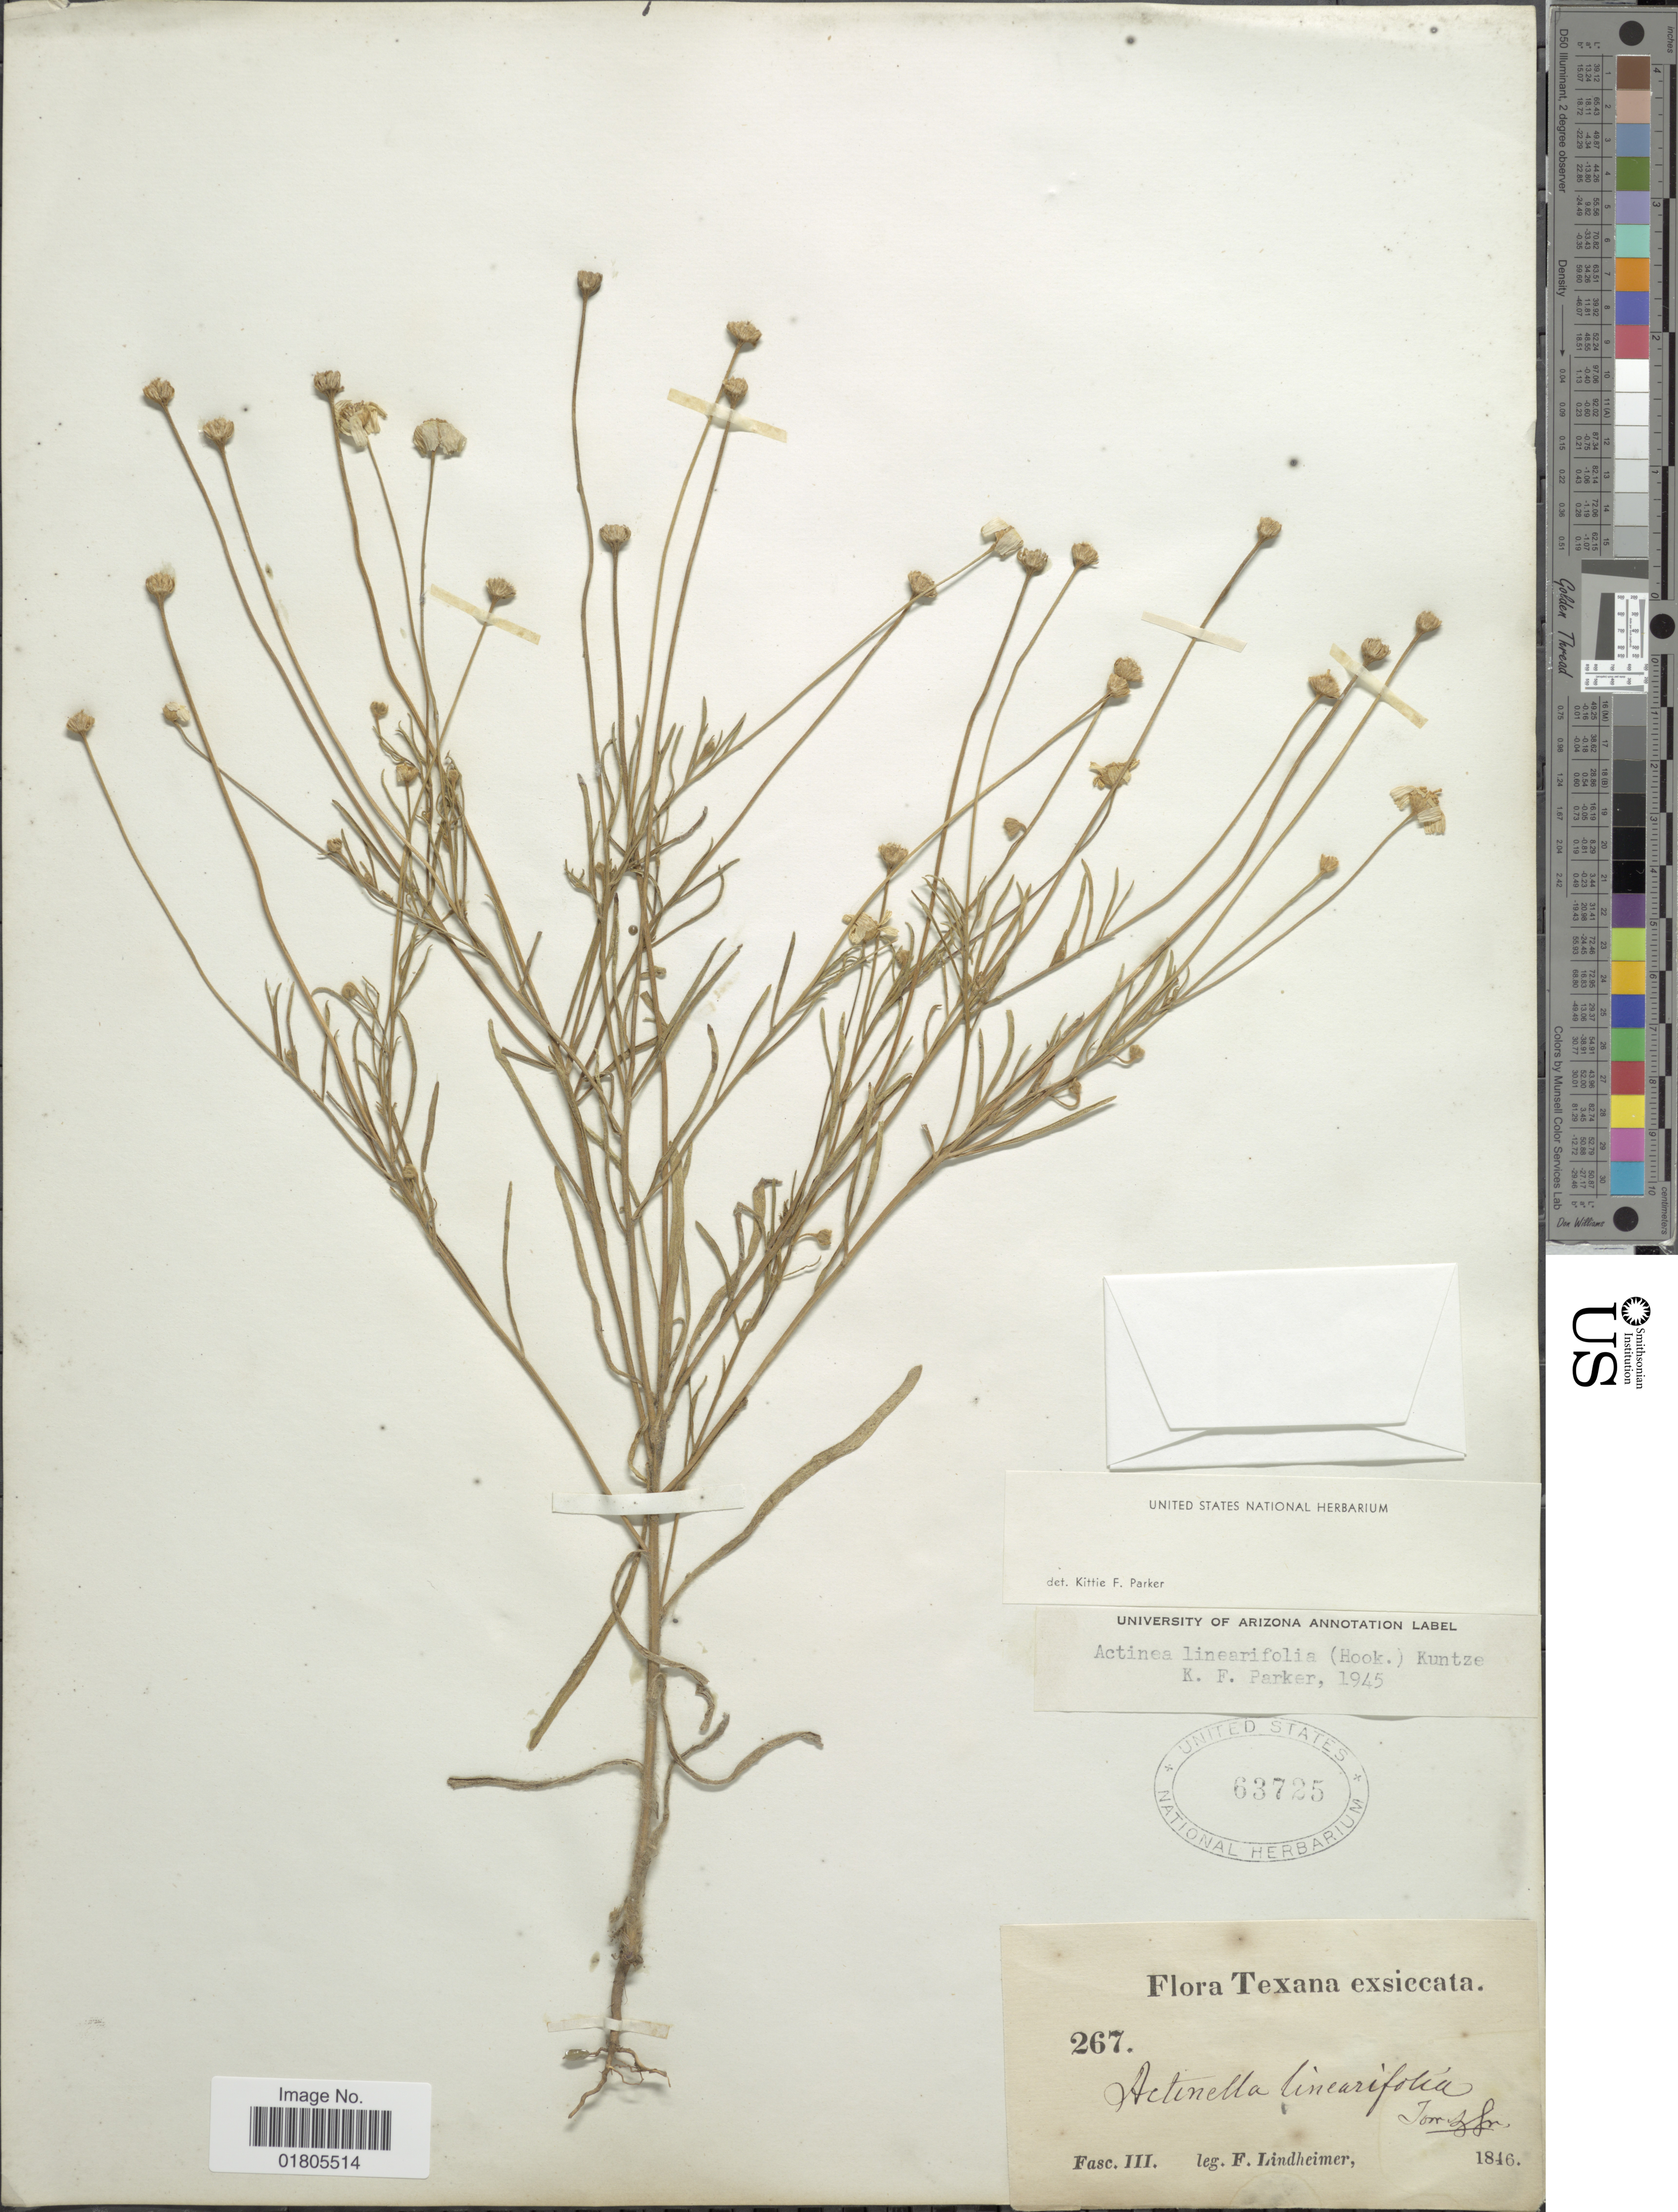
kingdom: Plantae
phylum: Tracheophyta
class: Magnoliopsida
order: Asterales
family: Asteraceae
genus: Actinea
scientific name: Actinea linearifolia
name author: (Hook.) Kuntze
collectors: F. Lindheimer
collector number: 267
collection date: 1846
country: United States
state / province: Texas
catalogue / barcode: US 63725